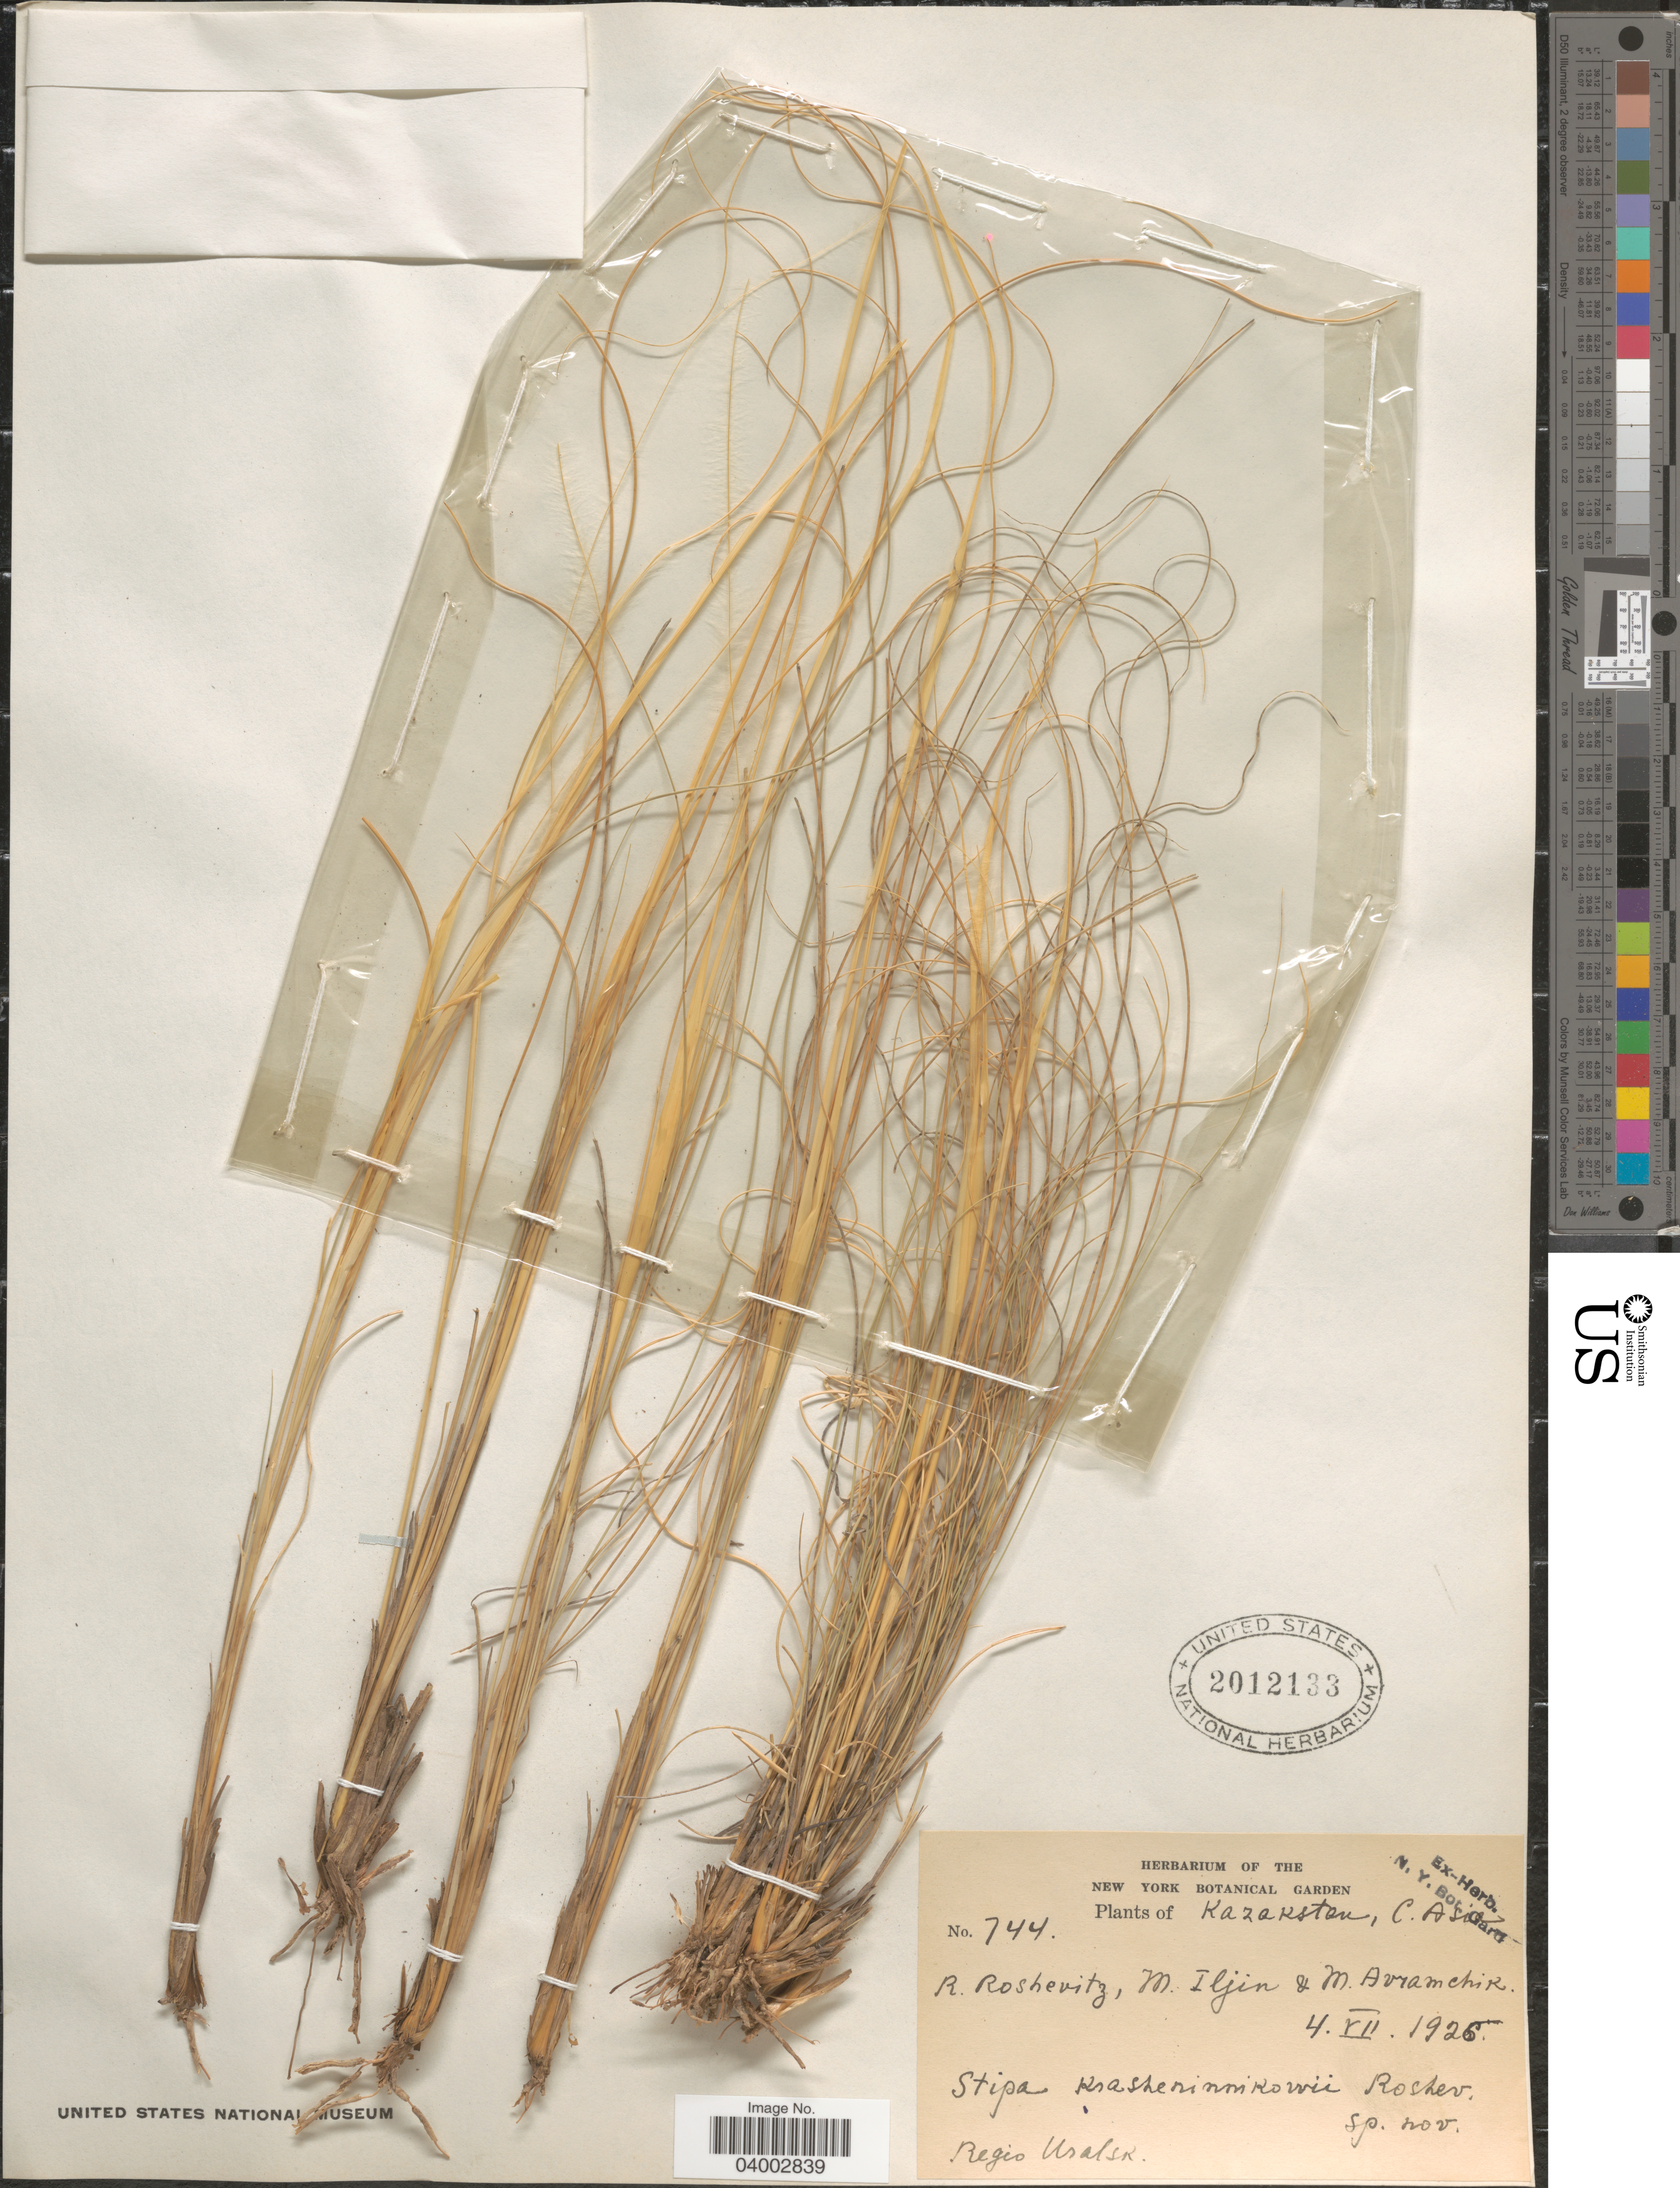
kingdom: Plantae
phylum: Tracheophyta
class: Liliopsida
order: Poales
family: Poaceae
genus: Stipa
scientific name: Stipa krascheninnikowii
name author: Roshev.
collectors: R. J. Roshevitz, M. Iljin & M. Avramchik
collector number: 744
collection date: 1926-12-04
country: Kazakhstan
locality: Kazakstan, C. Asia. Regio Uralsk.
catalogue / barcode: US 2012133